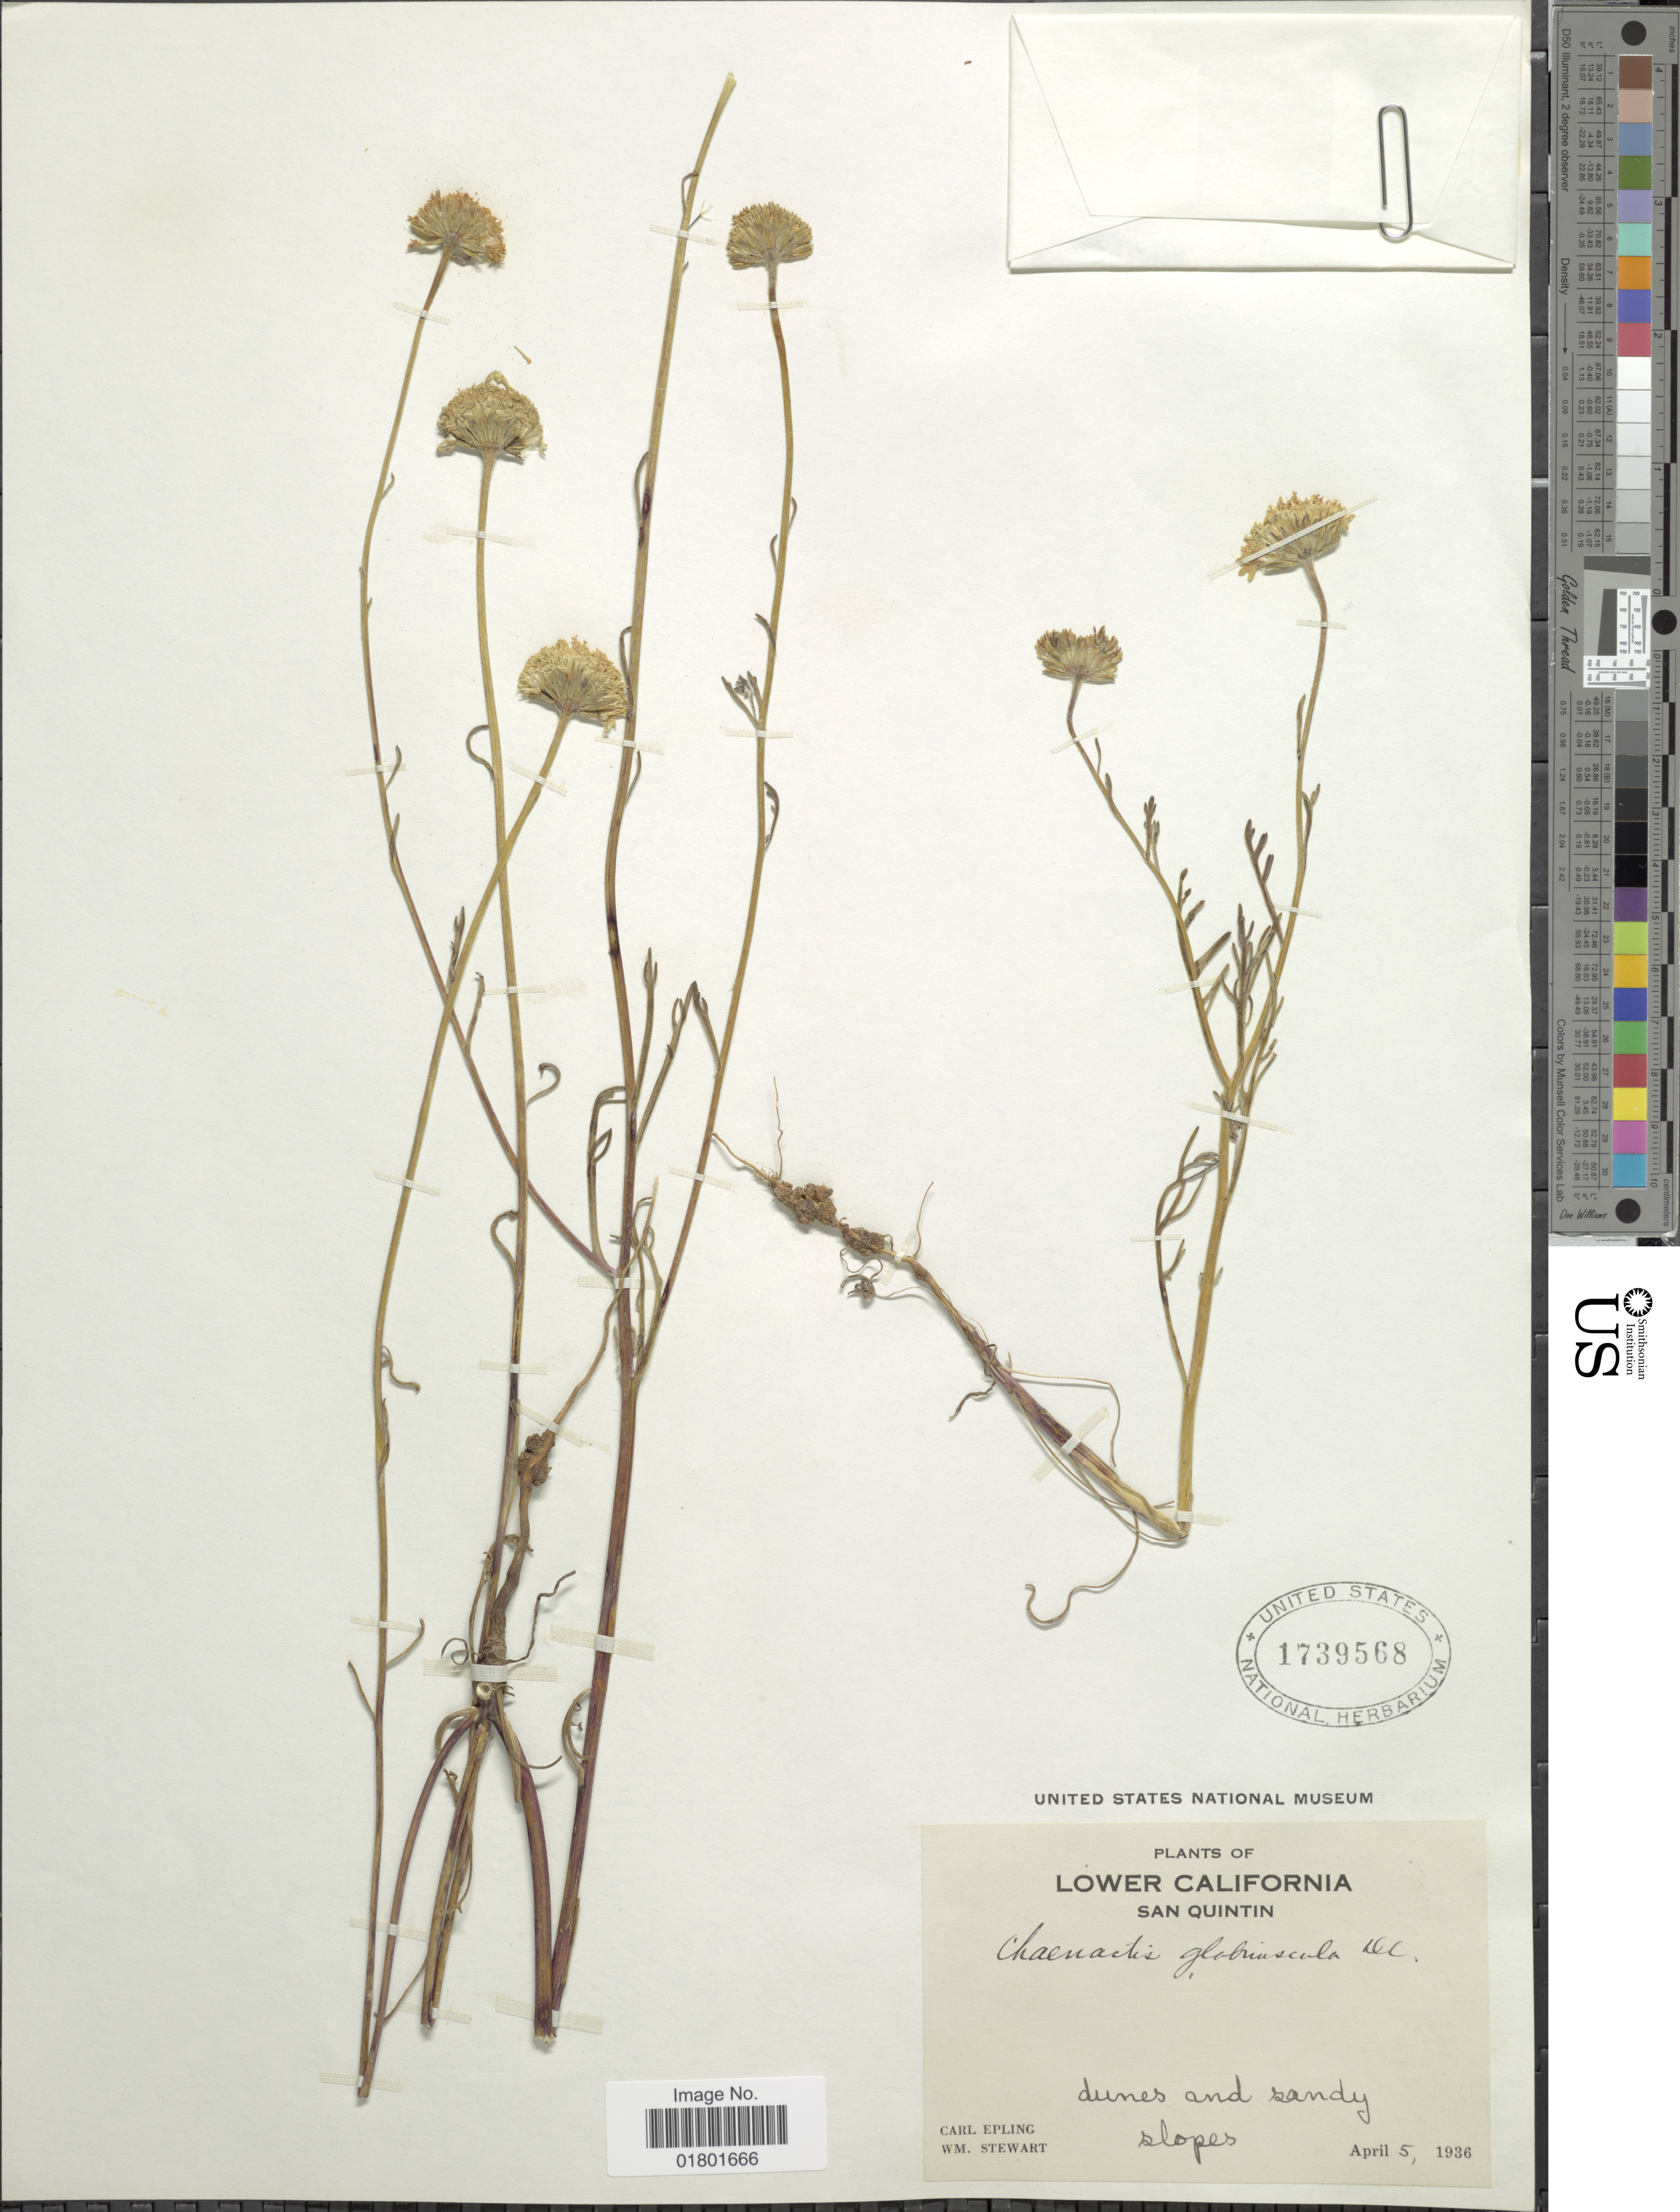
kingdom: Plantae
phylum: Tracheophyta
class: Magnoliopsida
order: Asterales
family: Asteraceae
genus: Chaenactis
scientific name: Chaenactis glabriuscula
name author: DC.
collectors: C. C. Epling & W. Stewart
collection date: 1936-04-05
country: Mexico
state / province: Baja California Norte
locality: Lower California, San Quintin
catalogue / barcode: US 1739568